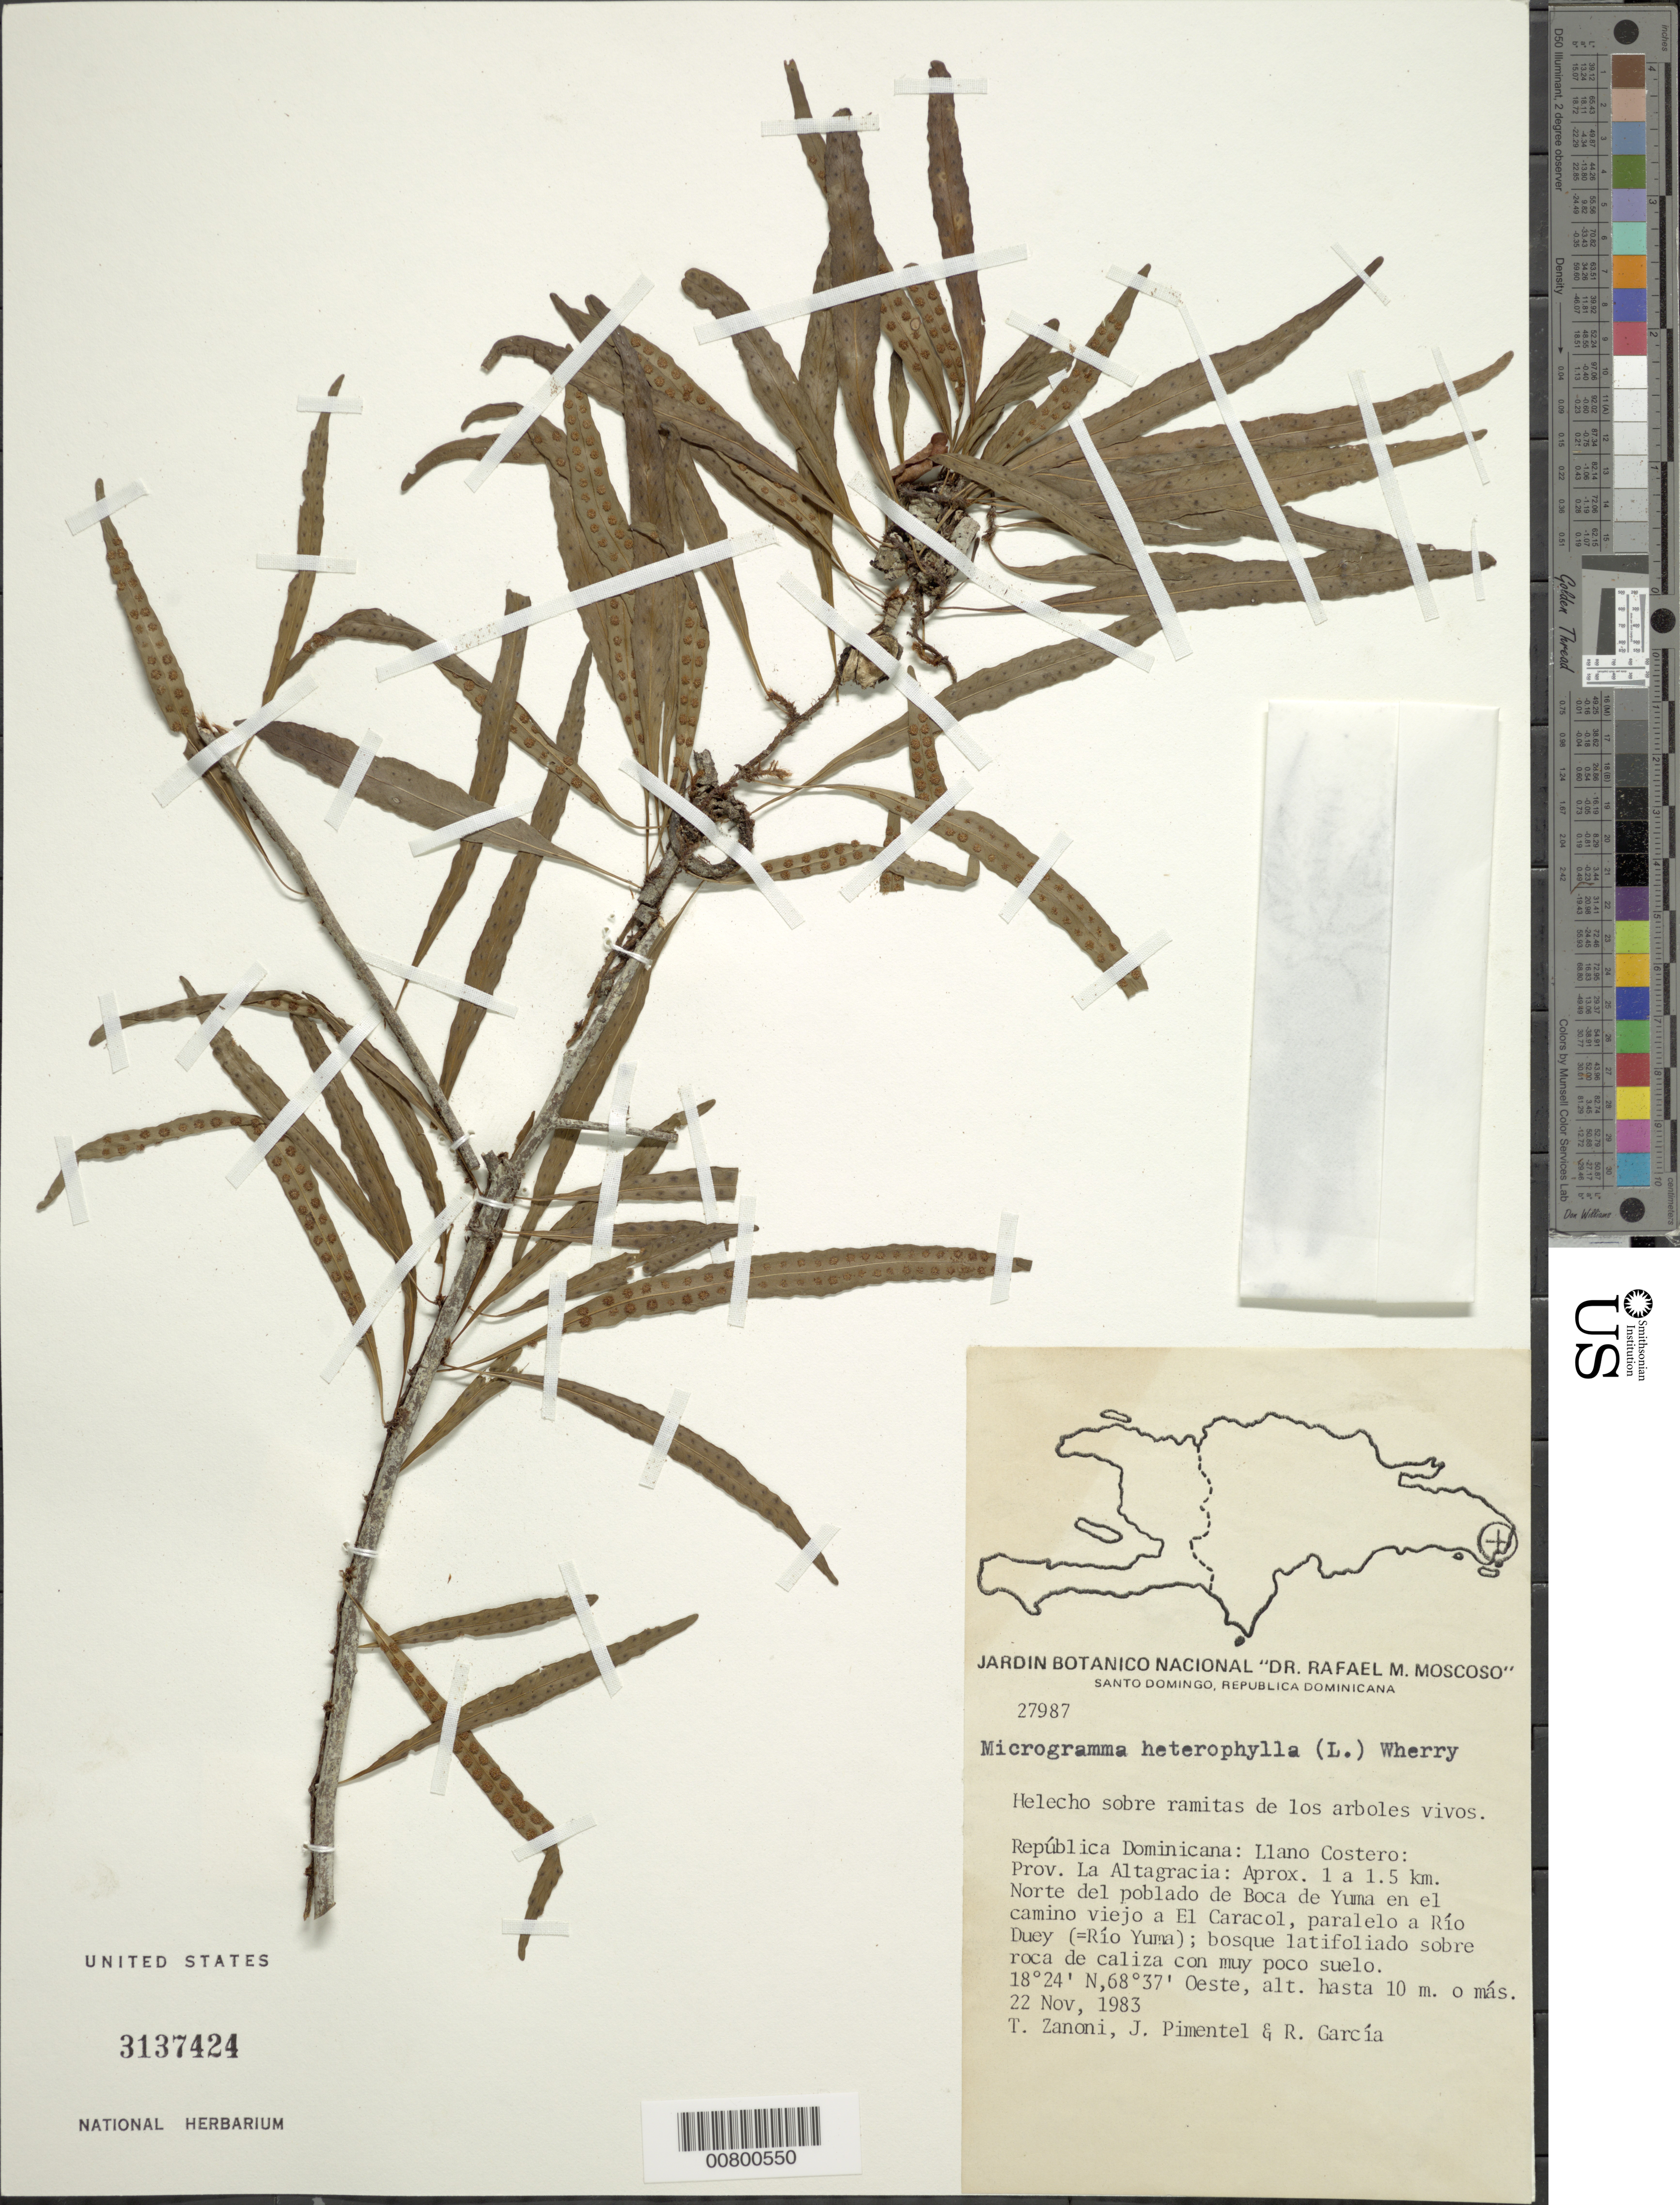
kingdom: Plantae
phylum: Tracheophyta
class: Polypodiopsida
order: Polypodiales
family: Polypodiaceae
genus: Microgramma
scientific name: Microgramma heterophylla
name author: (L.) Wherry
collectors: T. A. Zanoni, J. Pimentel & R. G. García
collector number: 27987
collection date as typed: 22 Nov 1983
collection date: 1983-11-22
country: Dominican Republic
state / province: La Altagracia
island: Hispaniola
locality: Llano Costero, 1-1.5 km N de Boca de Yuma, camino a El Caracol, paralelo a Río Duey (=Río Yuma)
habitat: Bosque latifoliado sobre roca de caliza con muy poco suelo; sobre ramitas de los arboles vivos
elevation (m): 10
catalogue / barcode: US 3137424